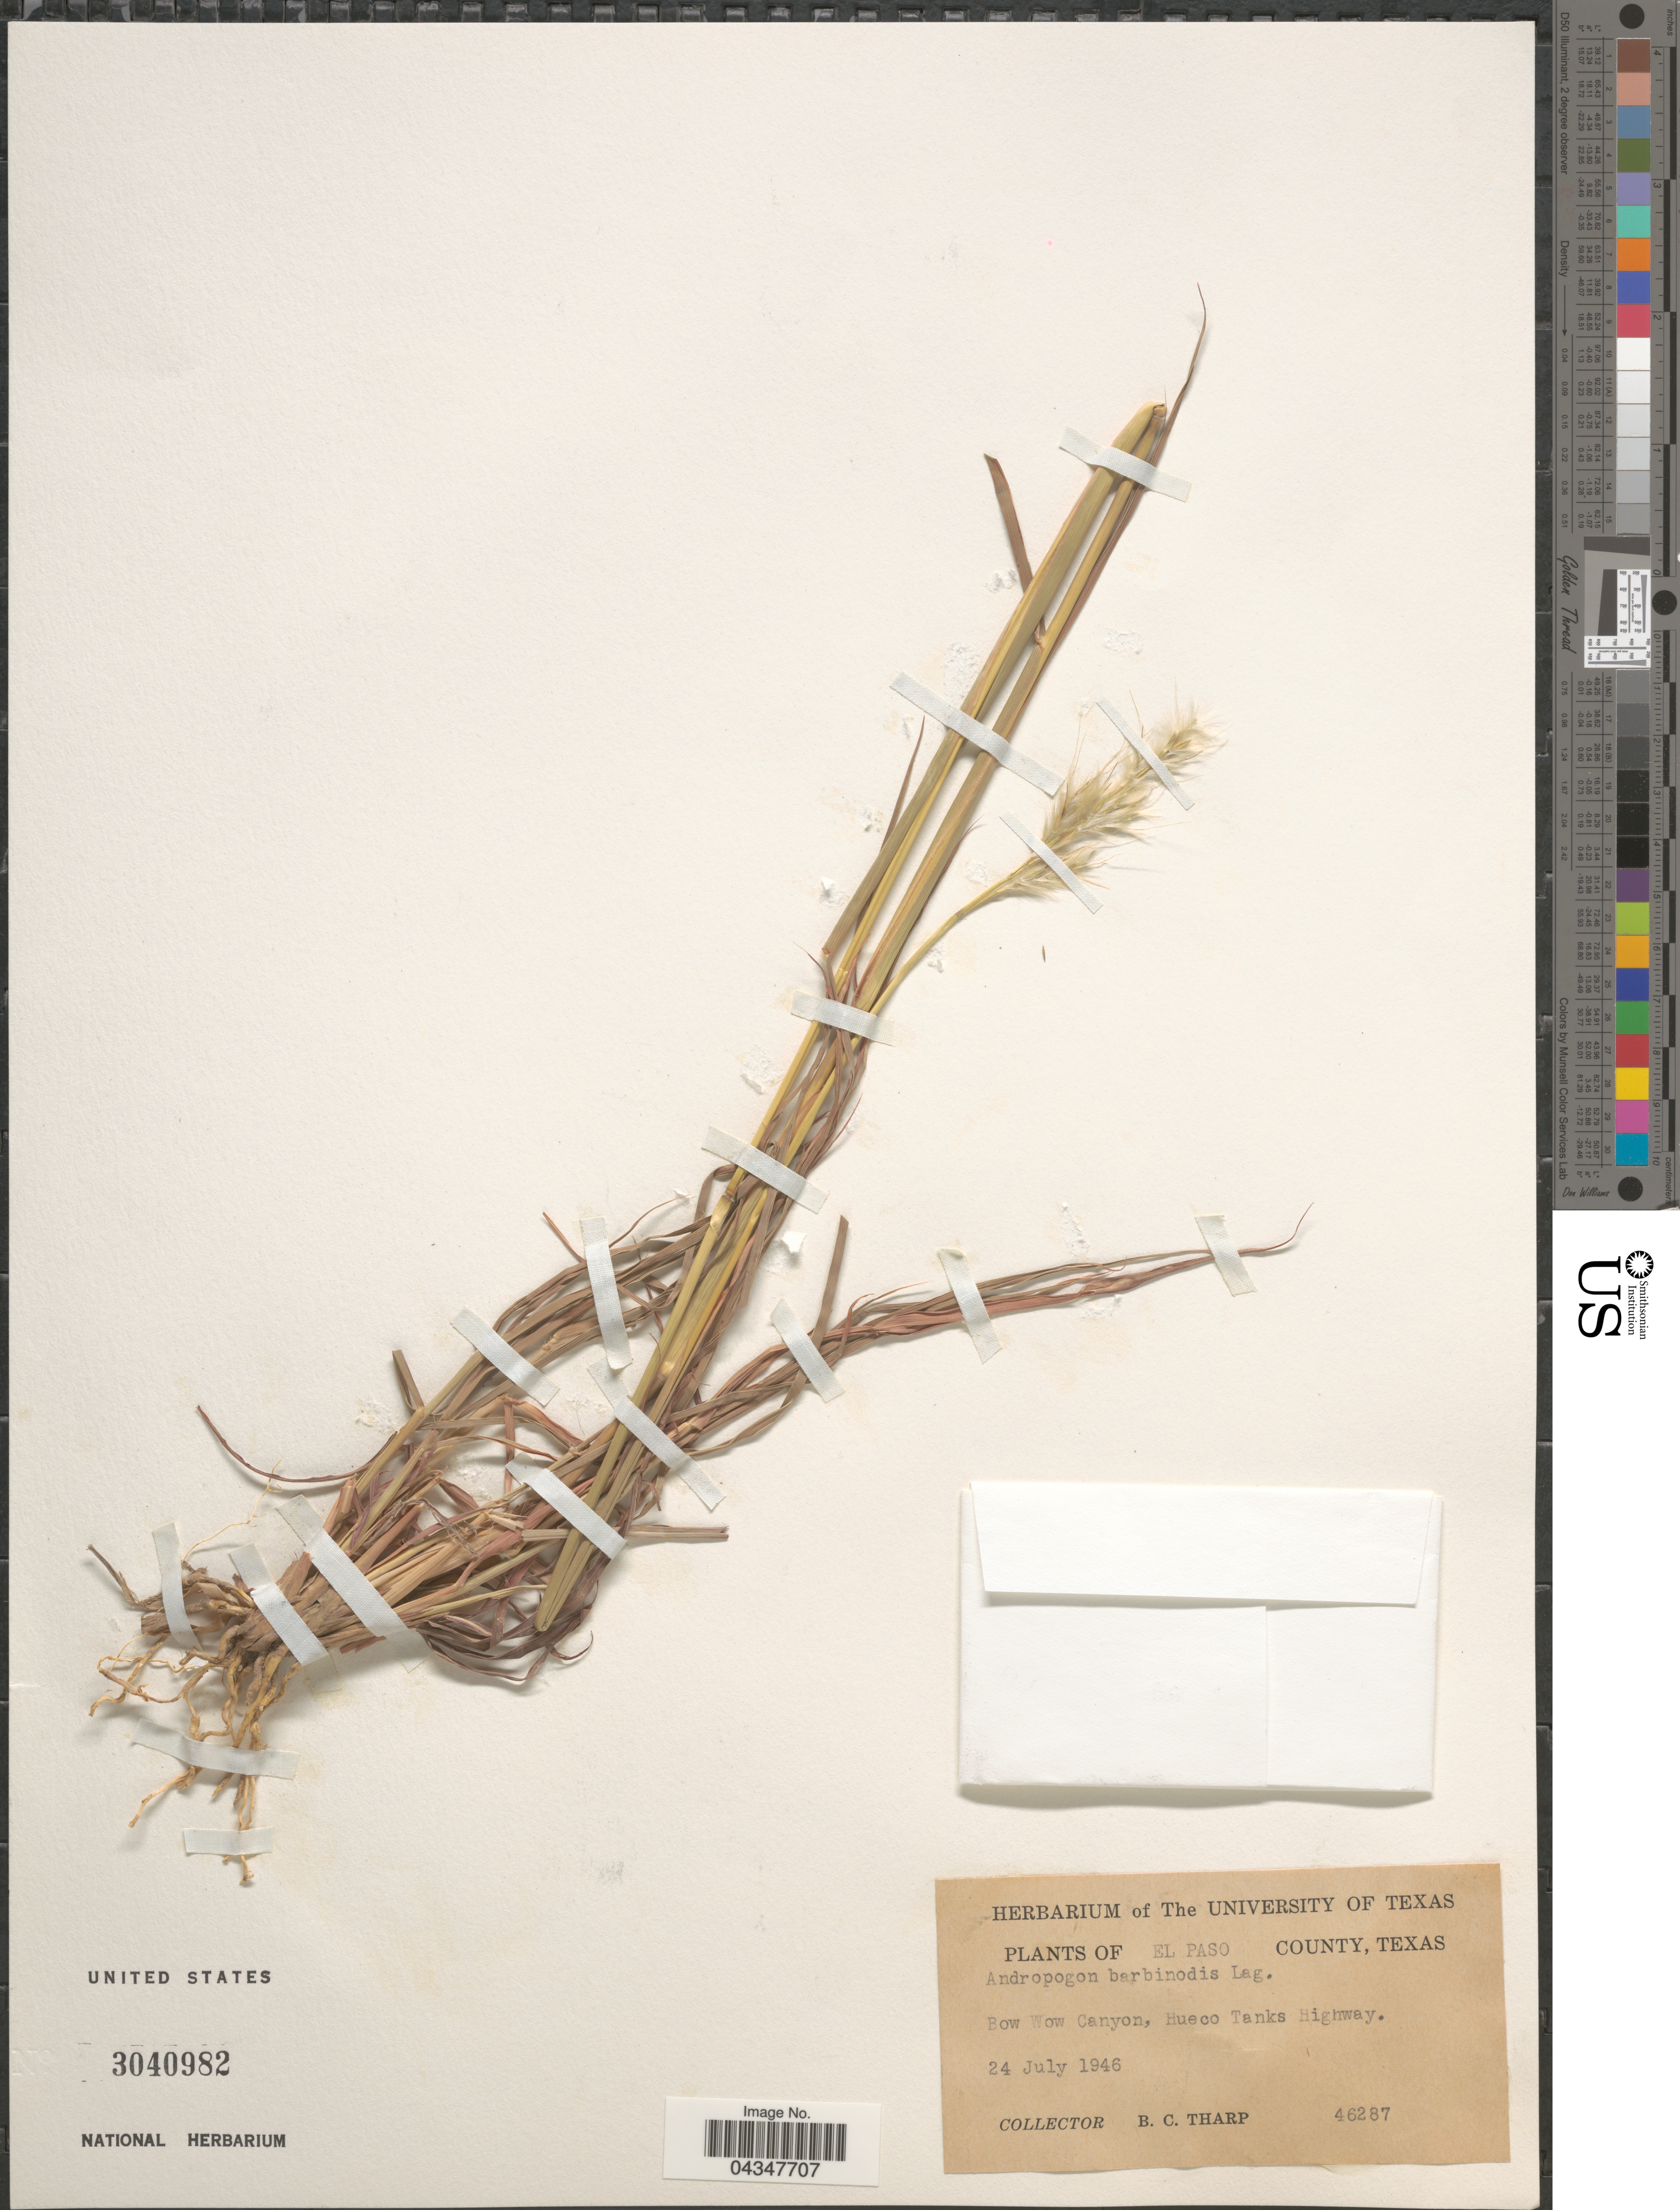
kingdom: Plantae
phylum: Tracheophyta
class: Liliopsida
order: Poales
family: Poaceae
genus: Bothriochloa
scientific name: Bothriochloa barbinodis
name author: (Lag.) Herter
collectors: B. C. Tharp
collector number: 4628/7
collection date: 1946-07-24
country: United States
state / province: Texas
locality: El Paso County. Bow Wow Canyon, Hueco Tanks Highway.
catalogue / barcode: US 3040982